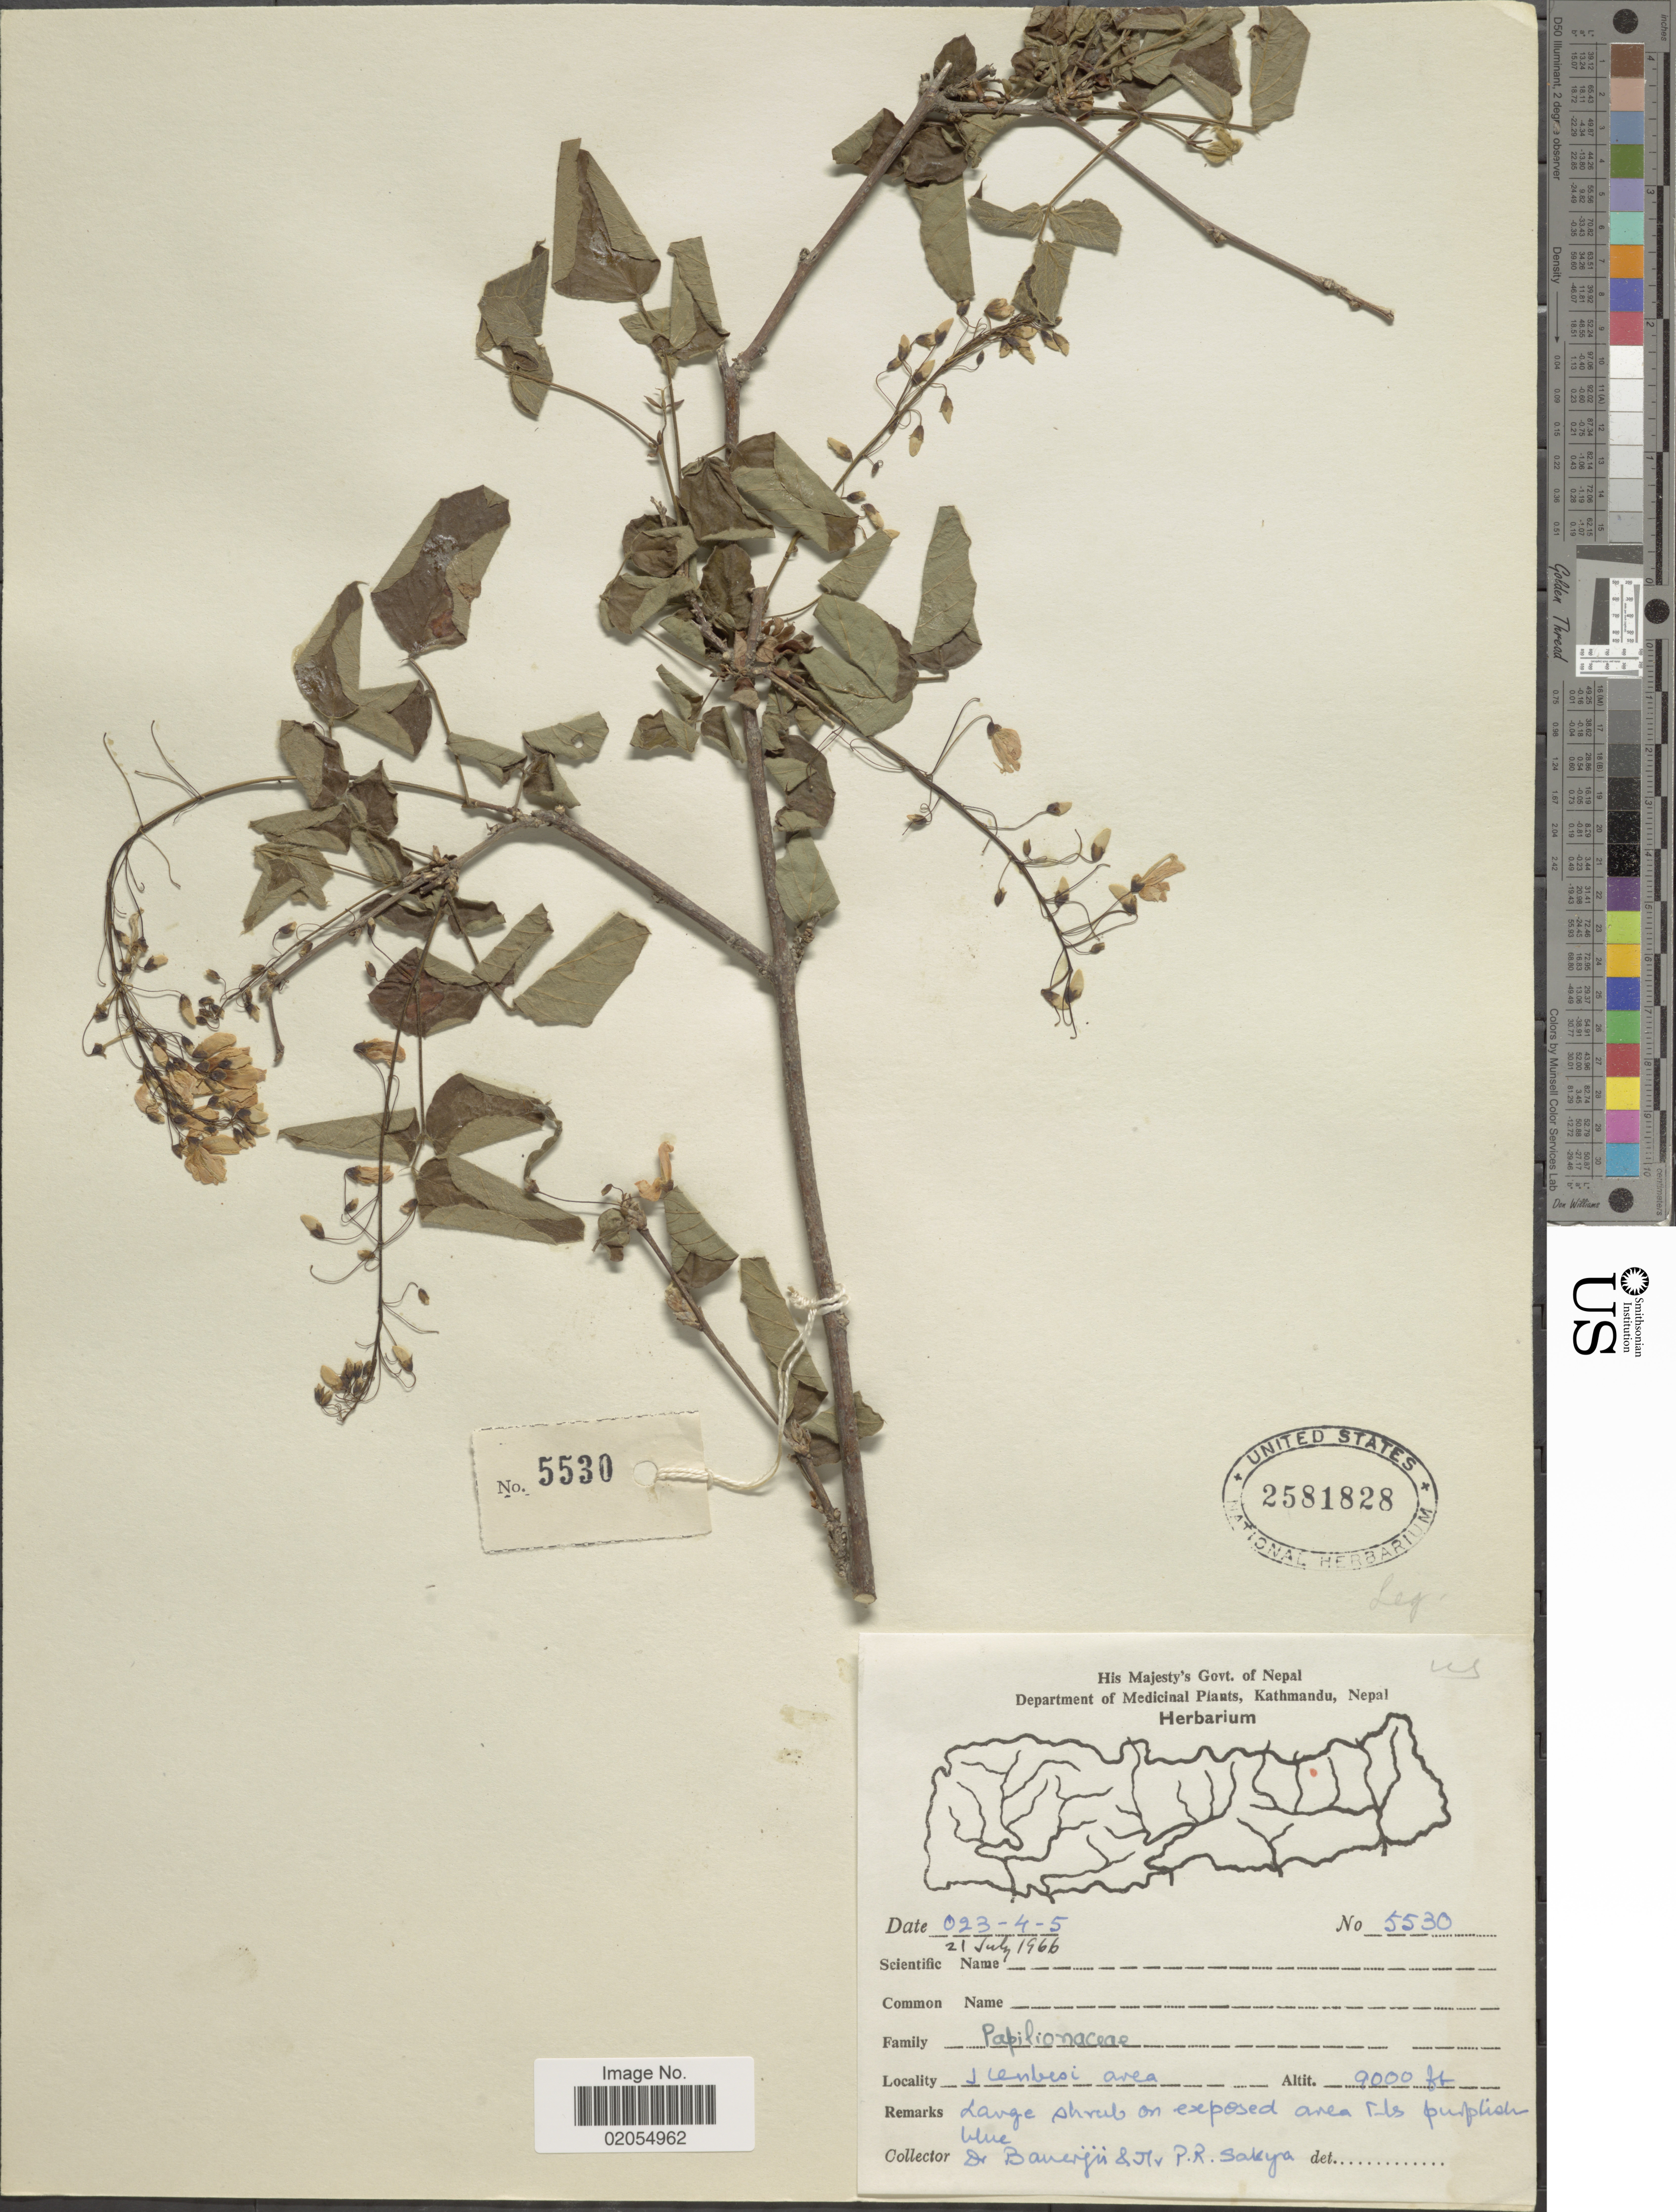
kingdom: Plantae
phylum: Tracheophyta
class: Magnoliopsida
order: Fabales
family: Fabaceae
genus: Desmodium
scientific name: Desmodium sp.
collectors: -. Banerji & P. Sakya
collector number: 5530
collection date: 1966-07-21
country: Nepal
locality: Jlenbesi area [interpreted]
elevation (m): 2743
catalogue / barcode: US 2581828